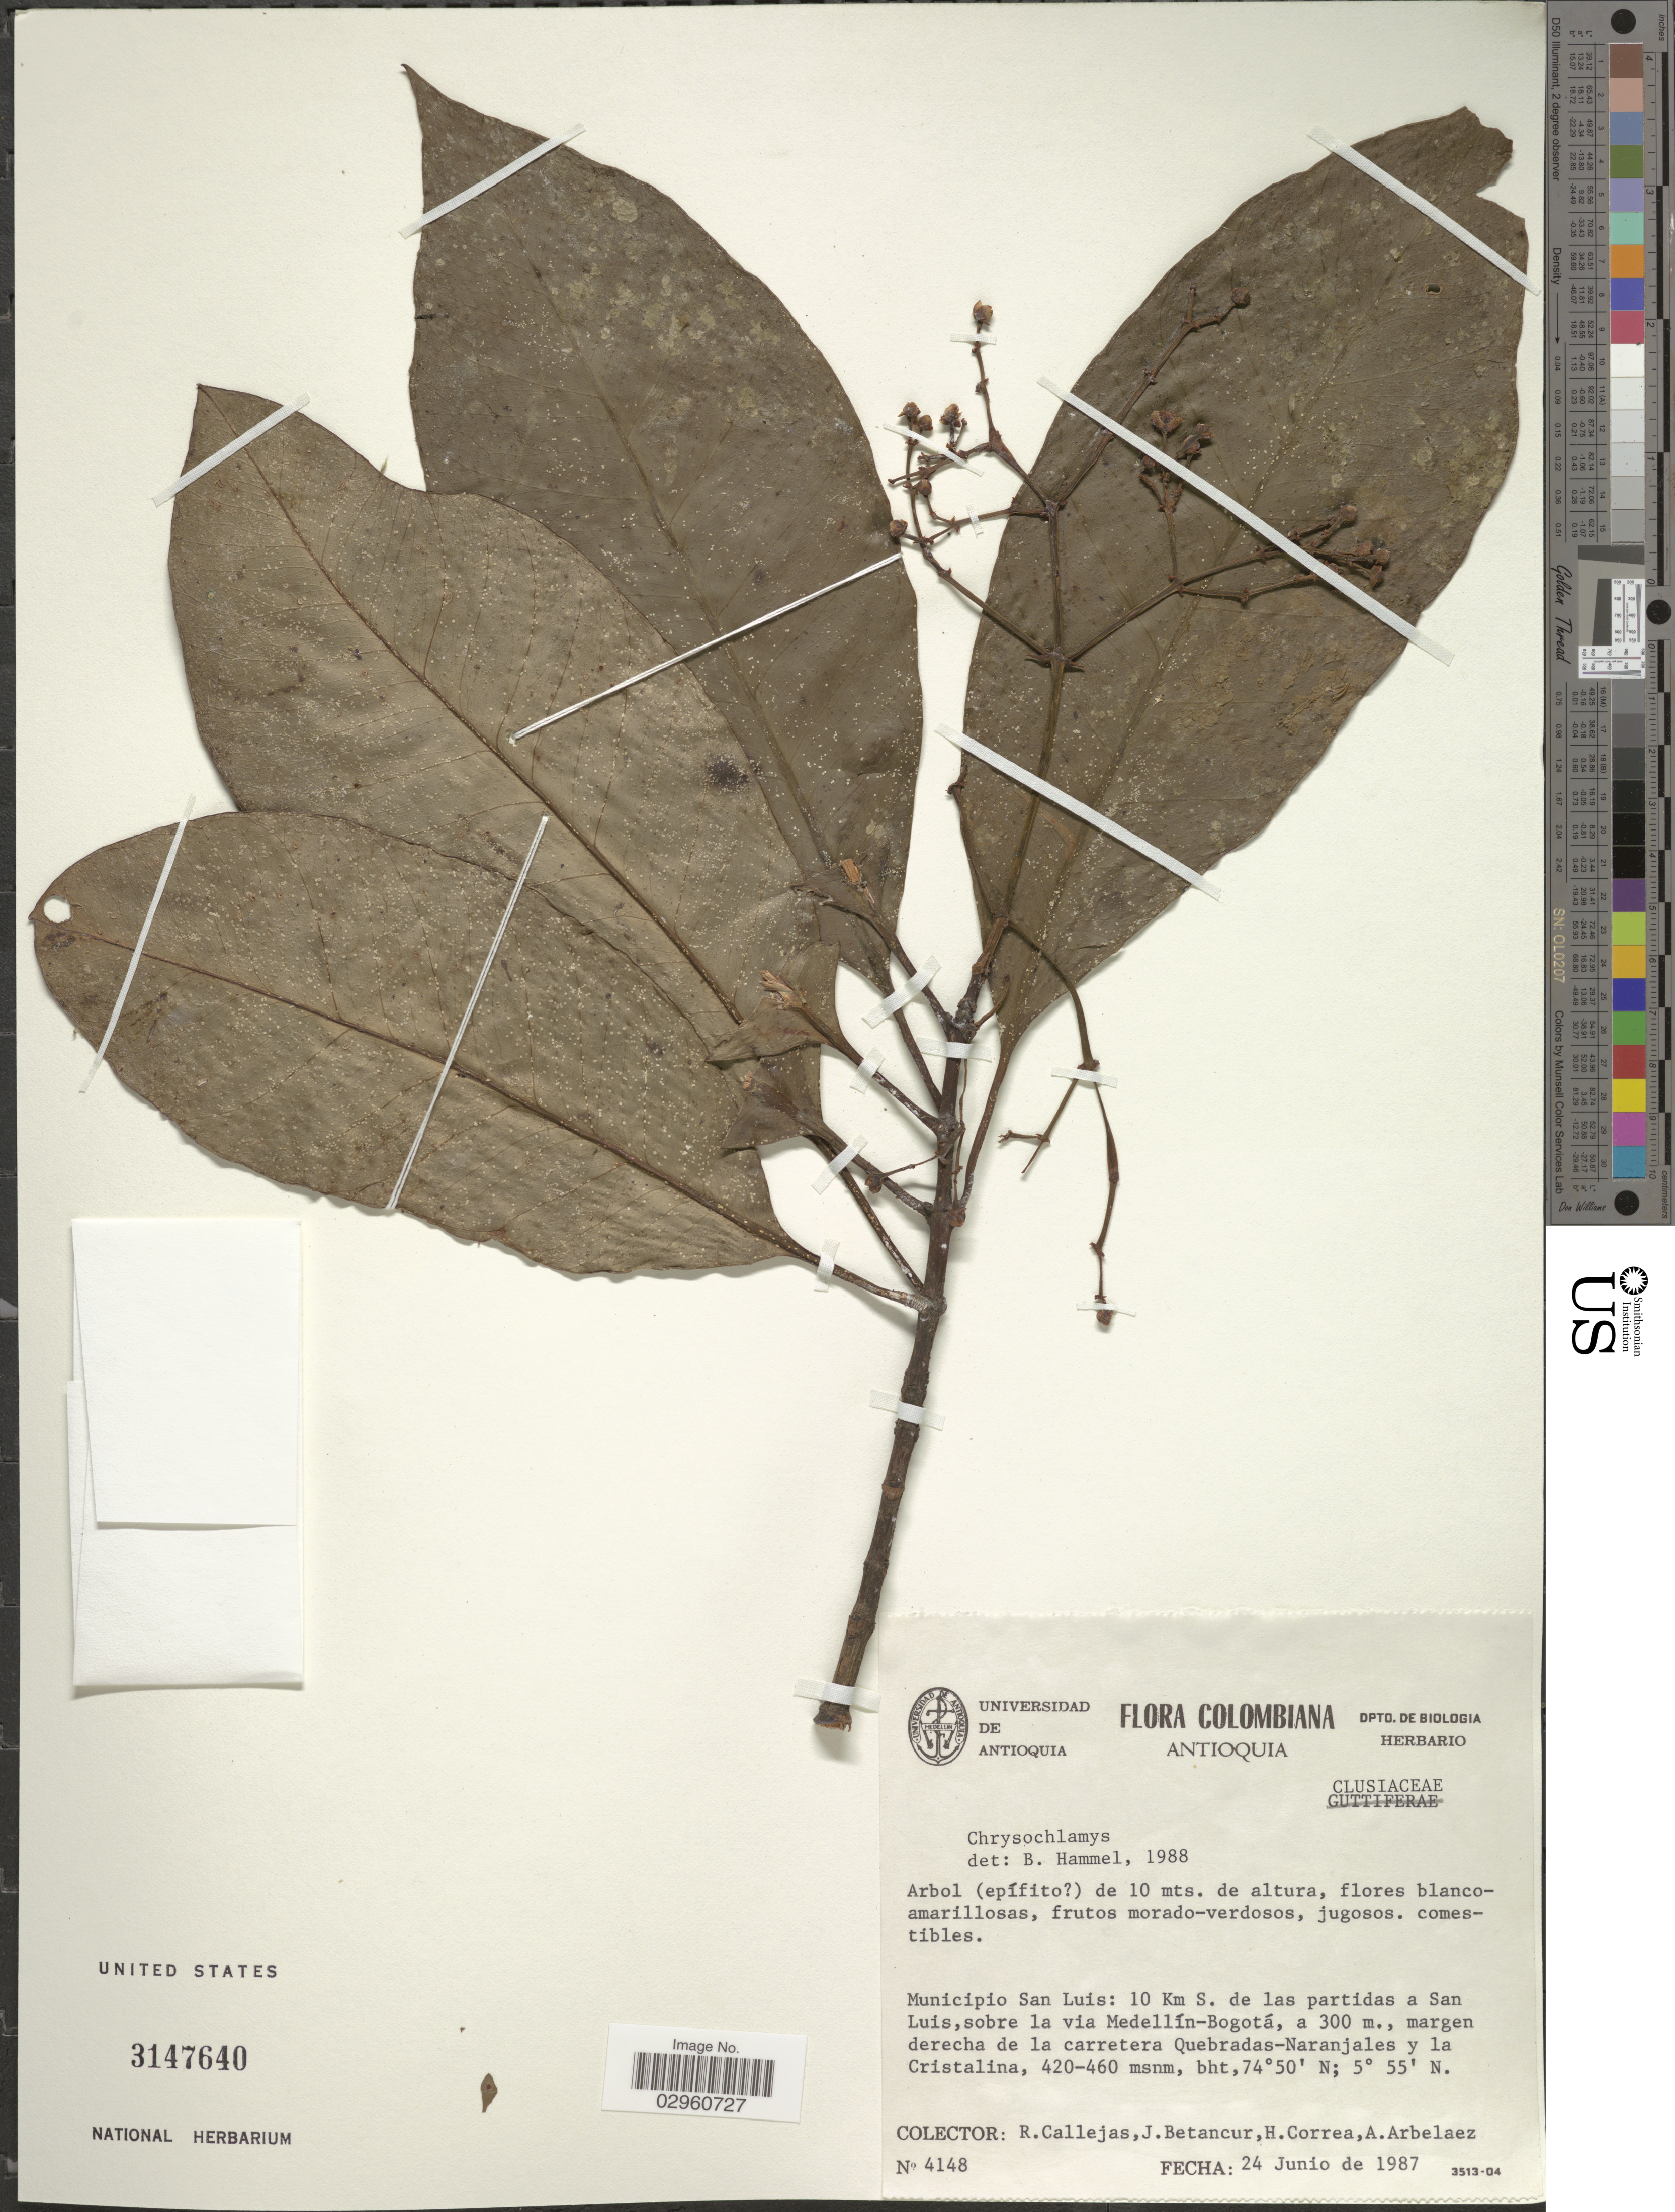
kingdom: Plantae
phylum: Tracheophyta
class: Magnoliopsida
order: Malpighiales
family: Clusiaceae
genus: Chrysochlamys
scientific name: Chrysochlamys sp.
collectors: R. Callejas, J. Betancur, H. Correa & A. Arbelaez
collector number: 4148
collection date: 1987-06-24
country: Colombia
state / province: Antioquia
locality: Municipio San Luis: 10 Km S. de las partidas a San Luis, sobre la via Medellín-Bogotá, a 300 m., margen derecha de la carretera Quebradas-Naranjales y la Cristalina.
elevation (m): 420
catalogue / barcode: US 3147640